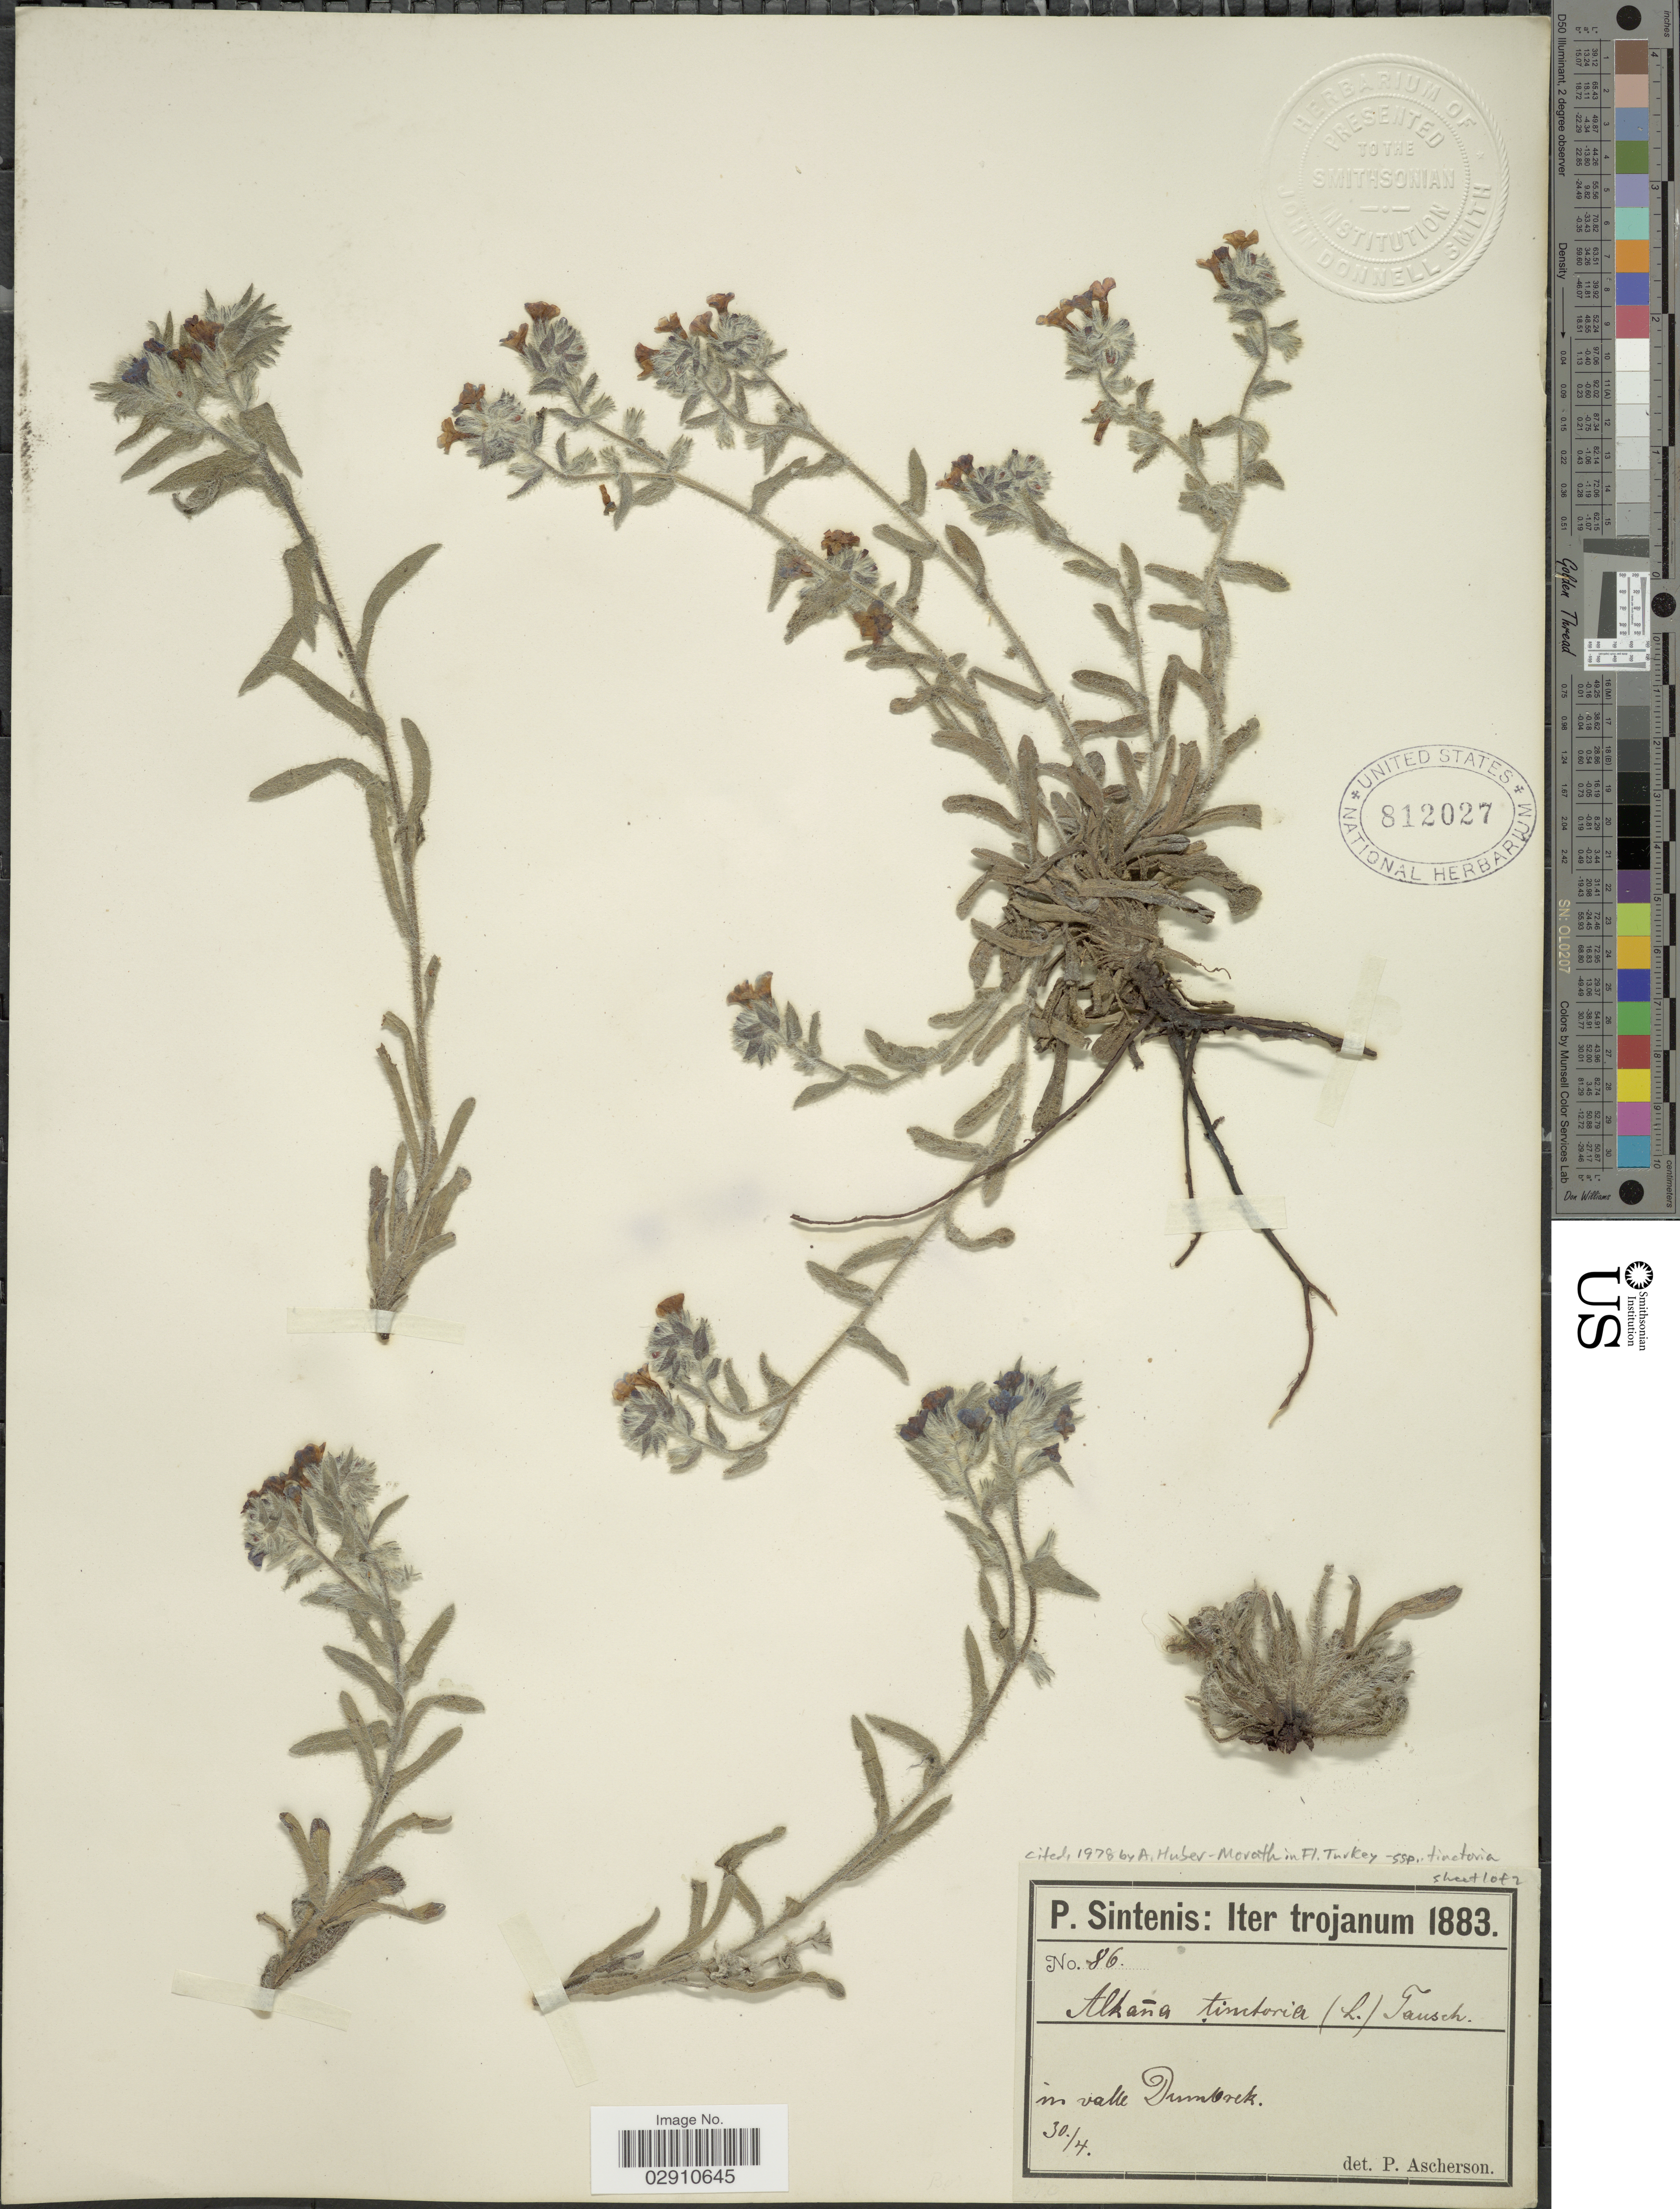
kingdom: Plantae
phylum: Tracheophyta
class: Magnoliopsida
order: Boraginales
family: Boraginaceae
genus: Alkanna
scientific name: Alkanna tinctoria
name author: (L.) Tausch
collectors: P. Sintenis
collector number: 86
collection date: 1883-04-30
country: Turkey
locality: Iter trojanum. In valle Dumbrek.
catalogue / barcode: US 812027